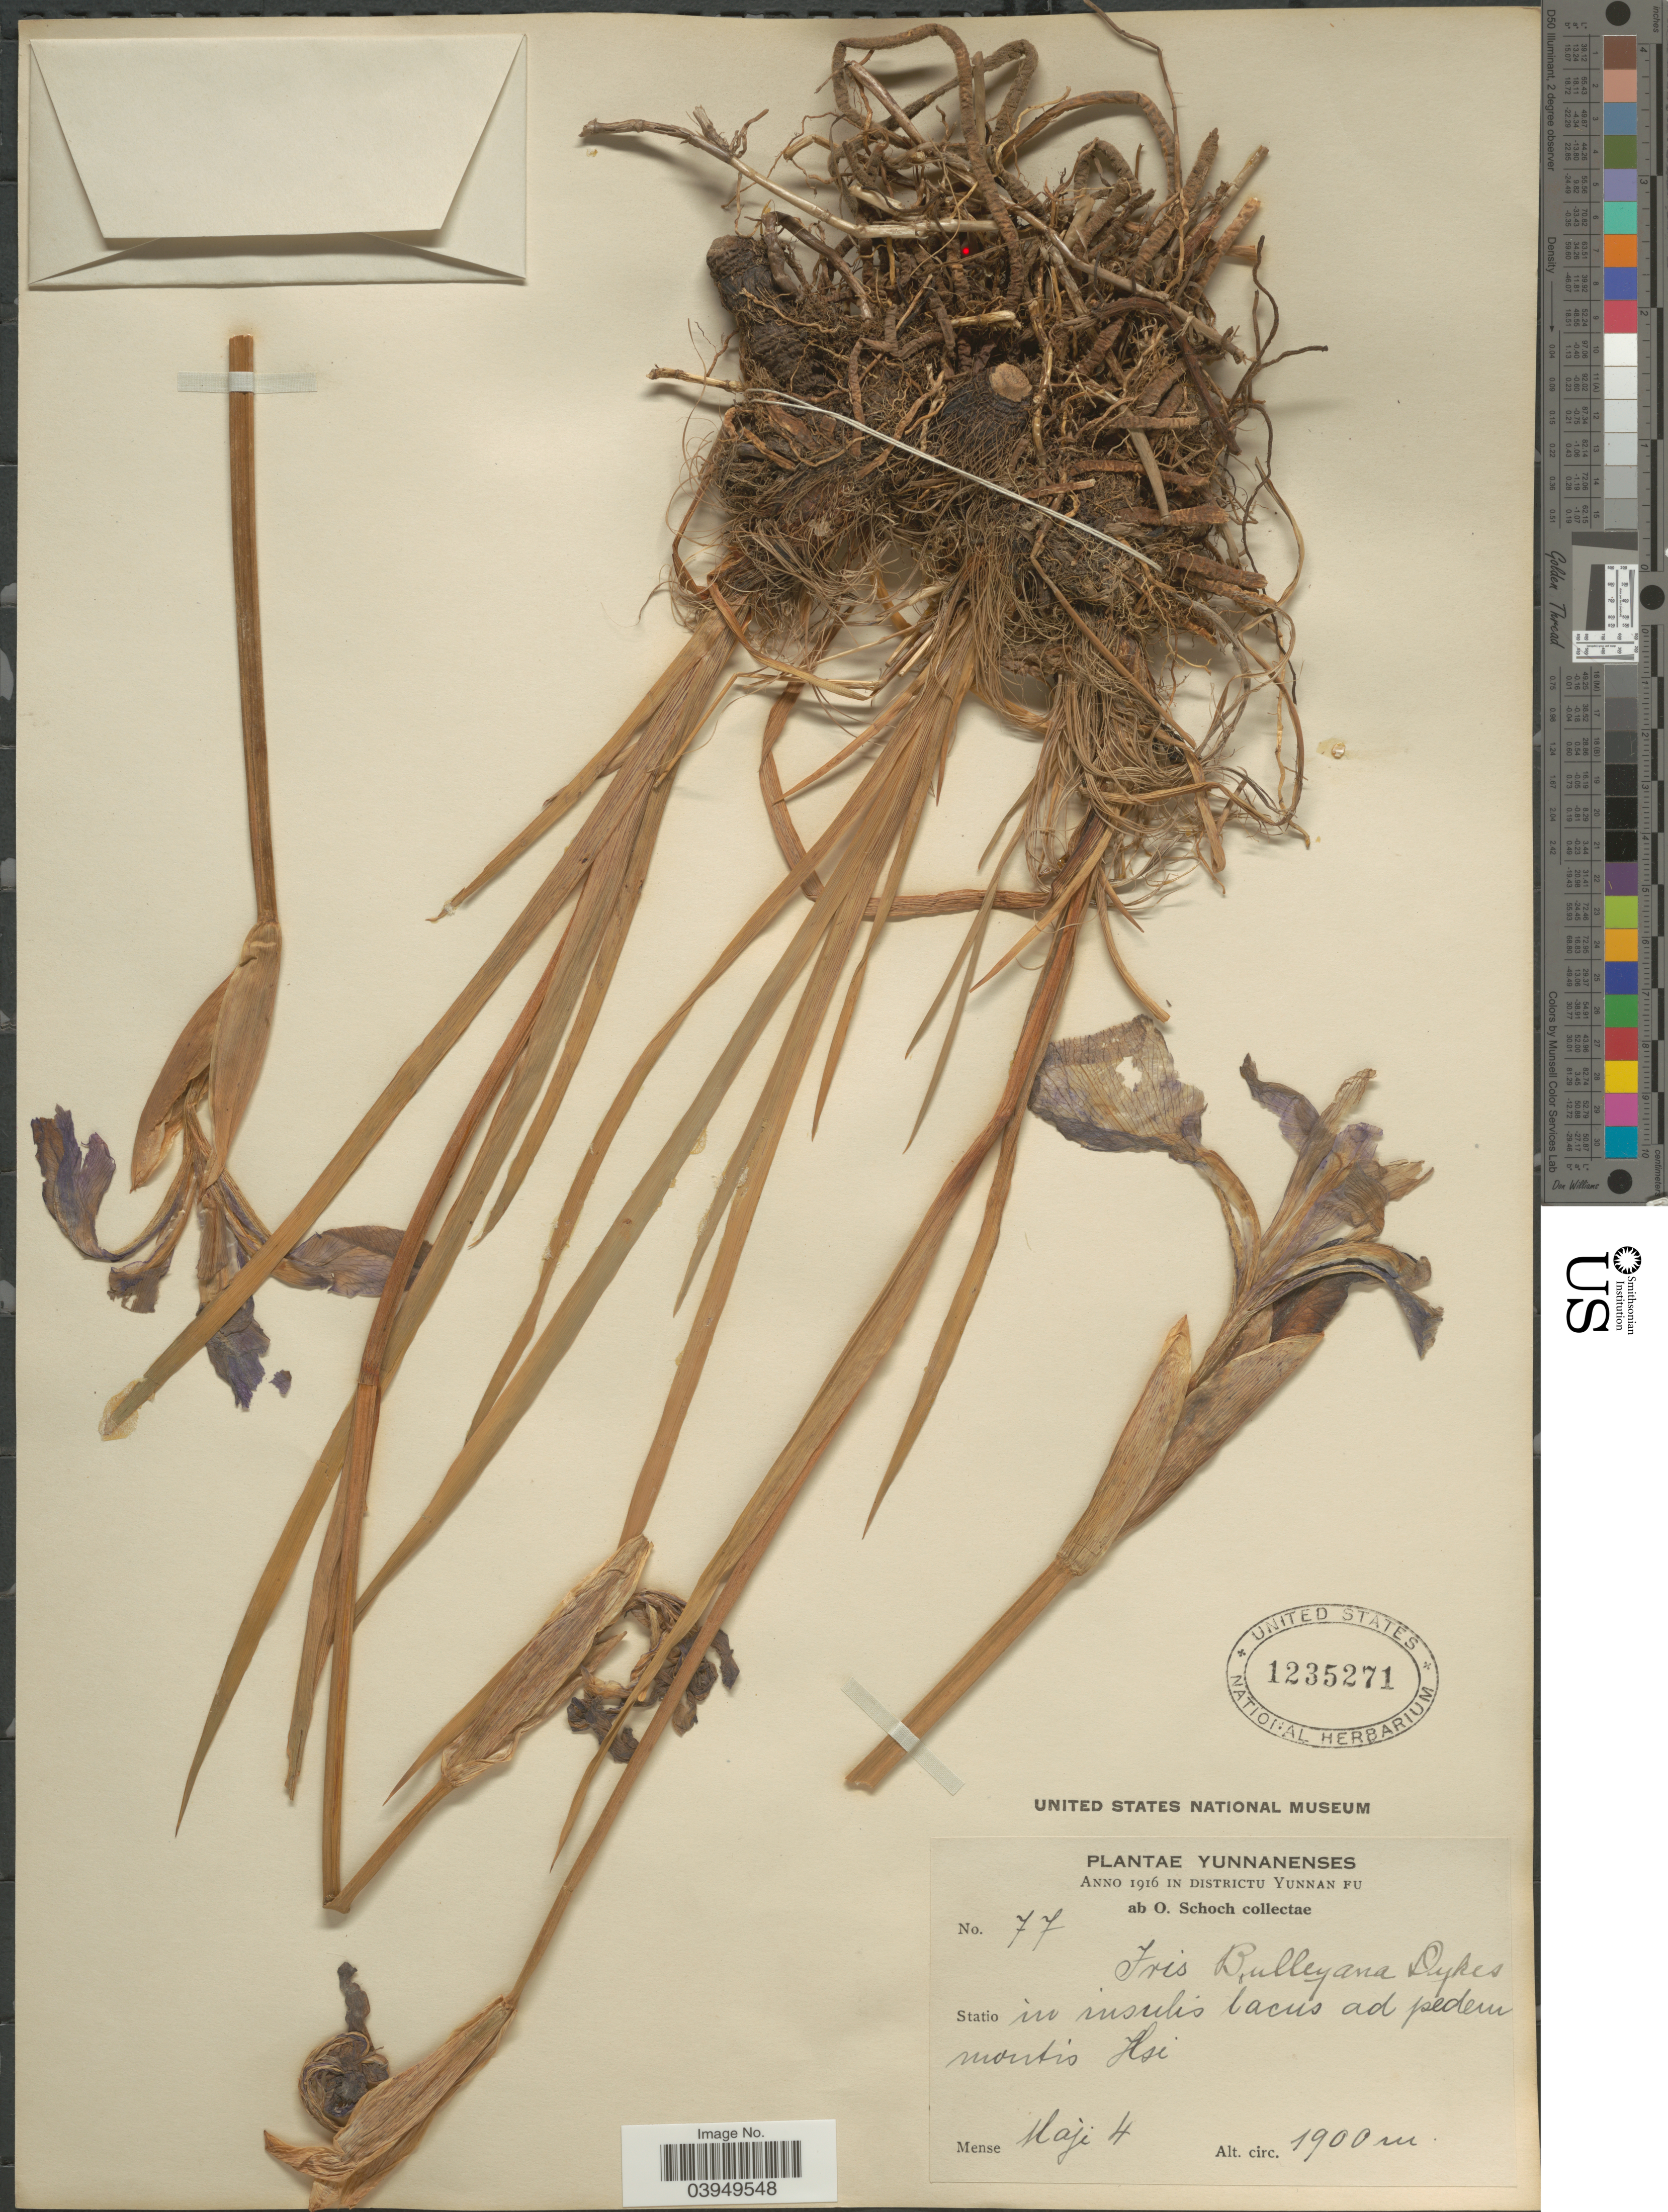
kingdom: Plantae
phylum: Tracheophyta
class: Liliopsida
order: Asparagales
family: Iridaceae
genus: Iris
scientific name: Iris bulleyana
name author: Dykes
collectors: O. Schoch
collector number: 77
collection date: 1916-04-04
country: China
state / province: Yunnan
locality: Districtu Yunnan Fu. Statio in insulis lacus ad perem montis Hsi.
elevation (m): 1900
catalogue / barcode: US 1235271